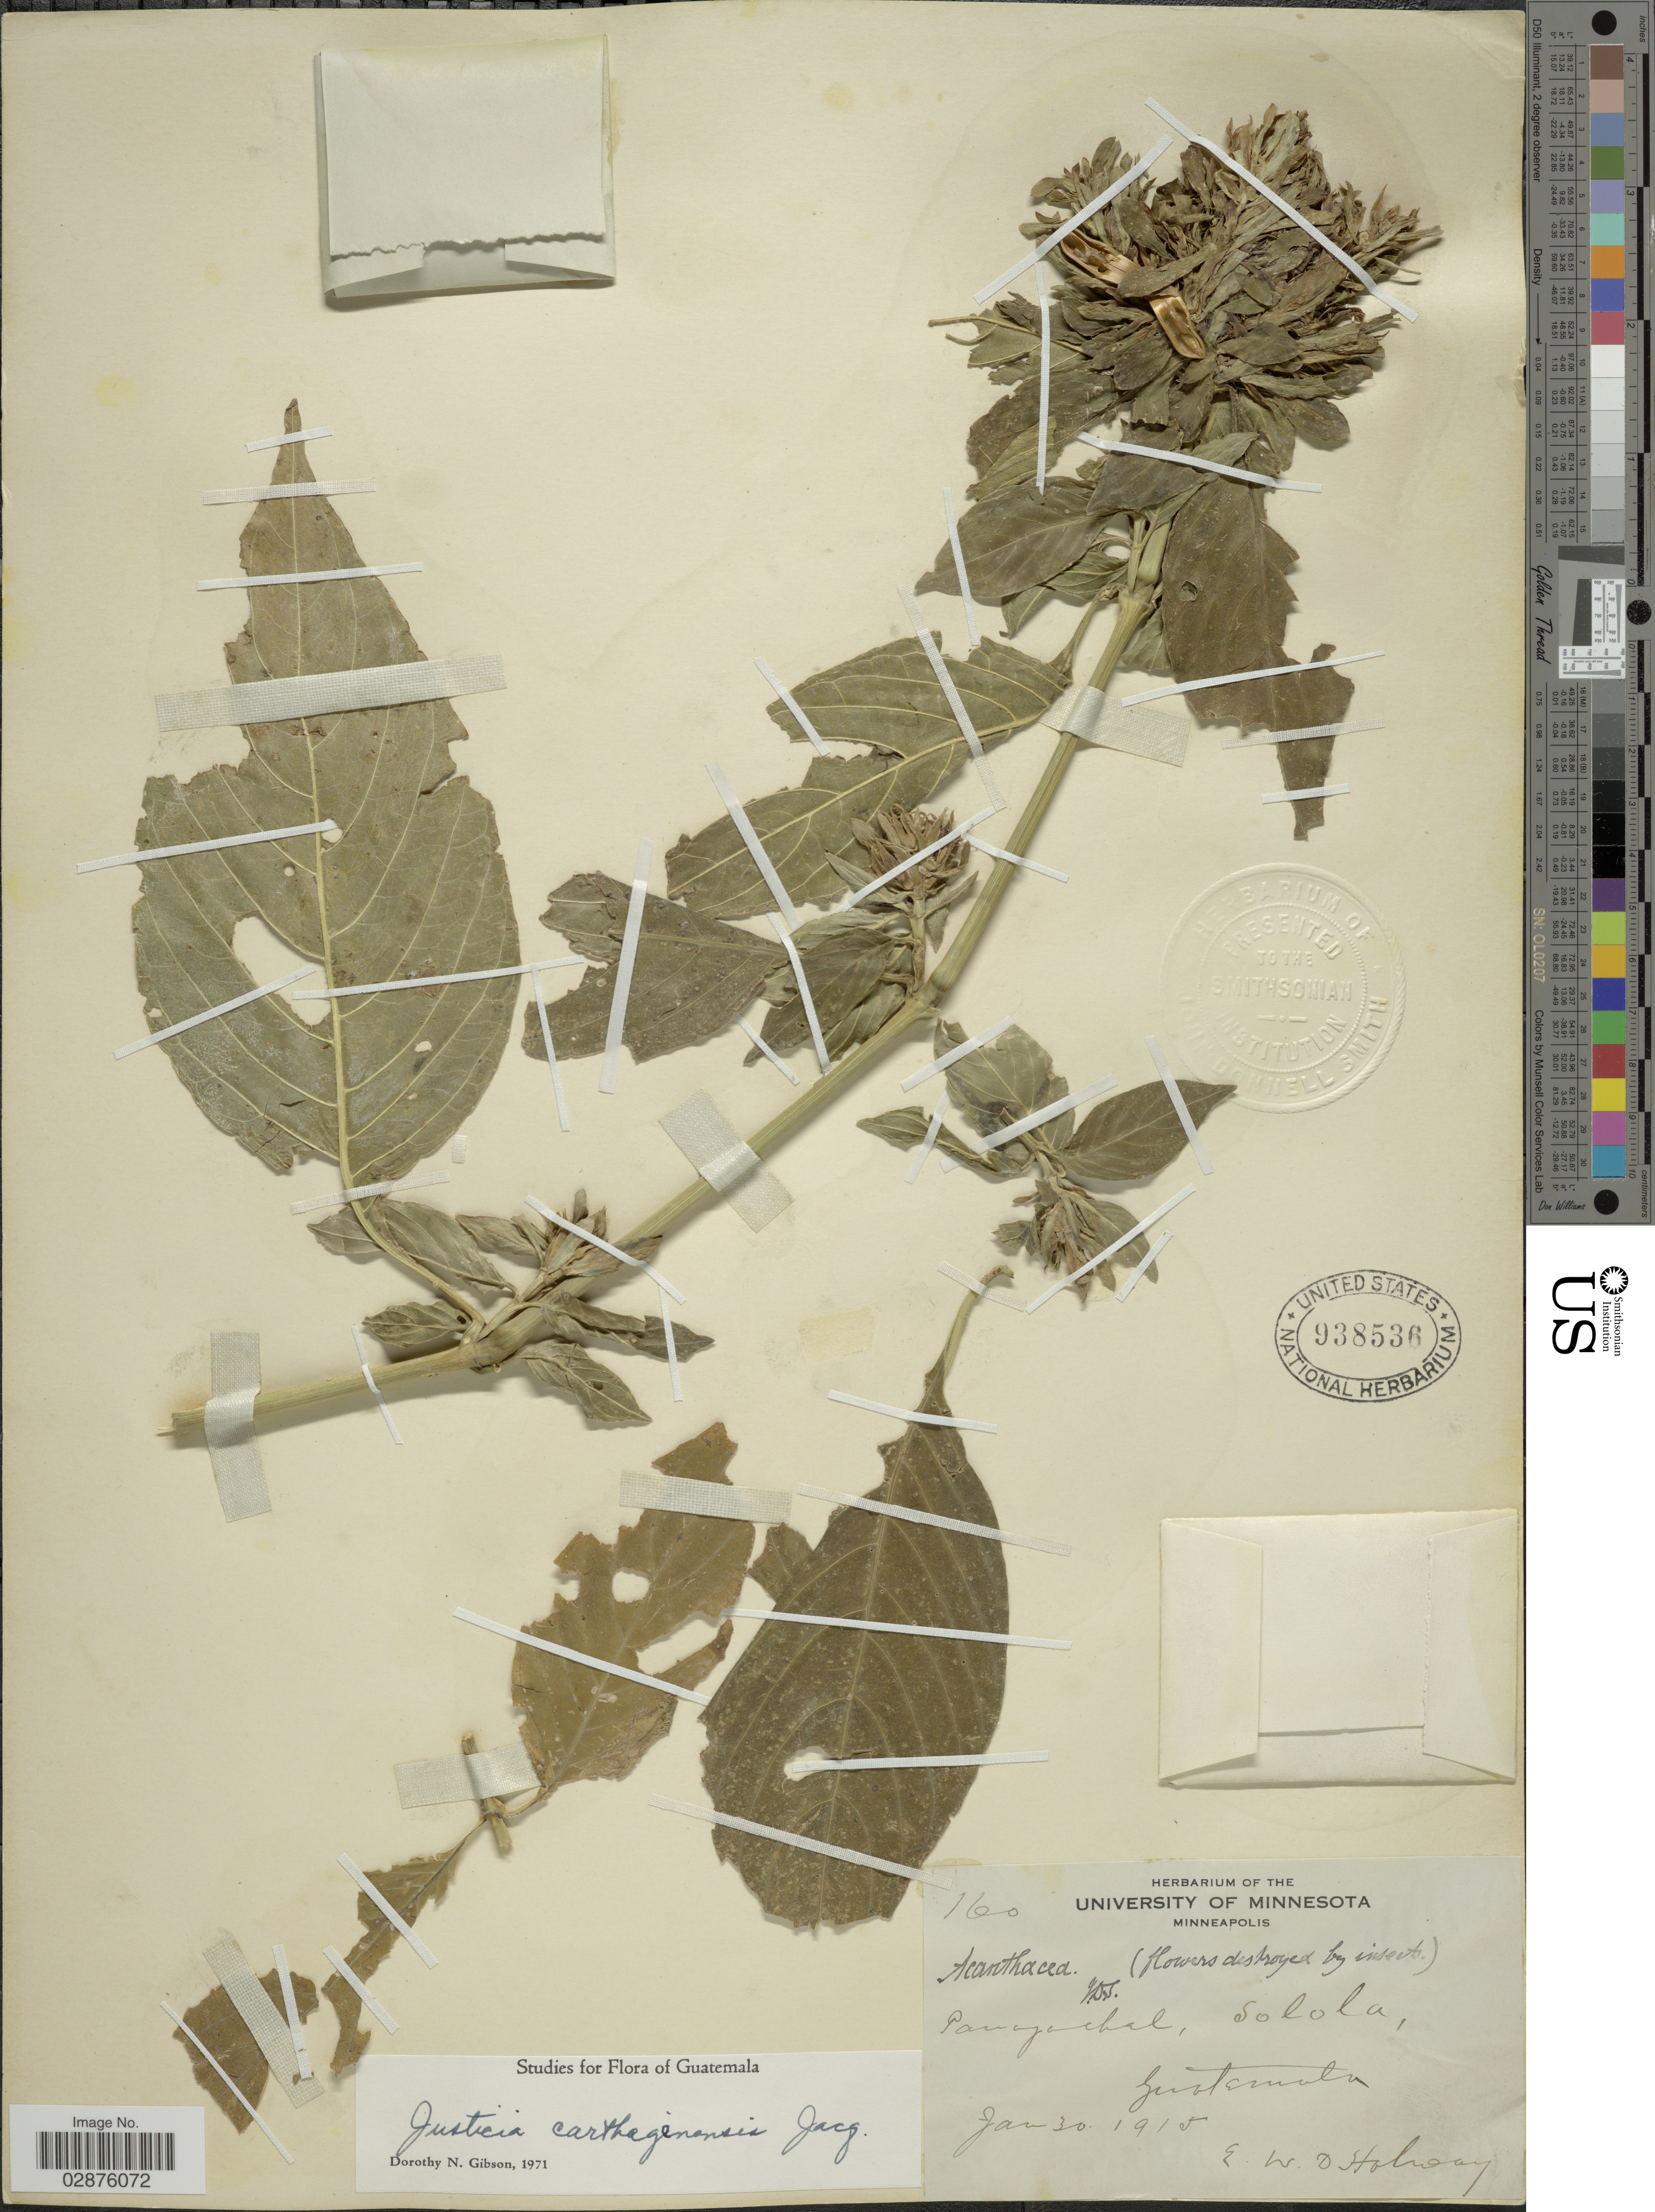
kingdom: Plantae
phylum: Tracheophyta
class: Magnoliopsida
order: Lamiales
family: Acanthaceae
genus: Justicia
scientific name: Justicia carthaginensis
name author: Jacq.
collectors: E. W. D. Holway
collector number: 160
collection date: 1915-01-30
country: Guatemala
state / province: Sololá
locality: Panajachel, Solola.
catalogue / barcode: US 938536